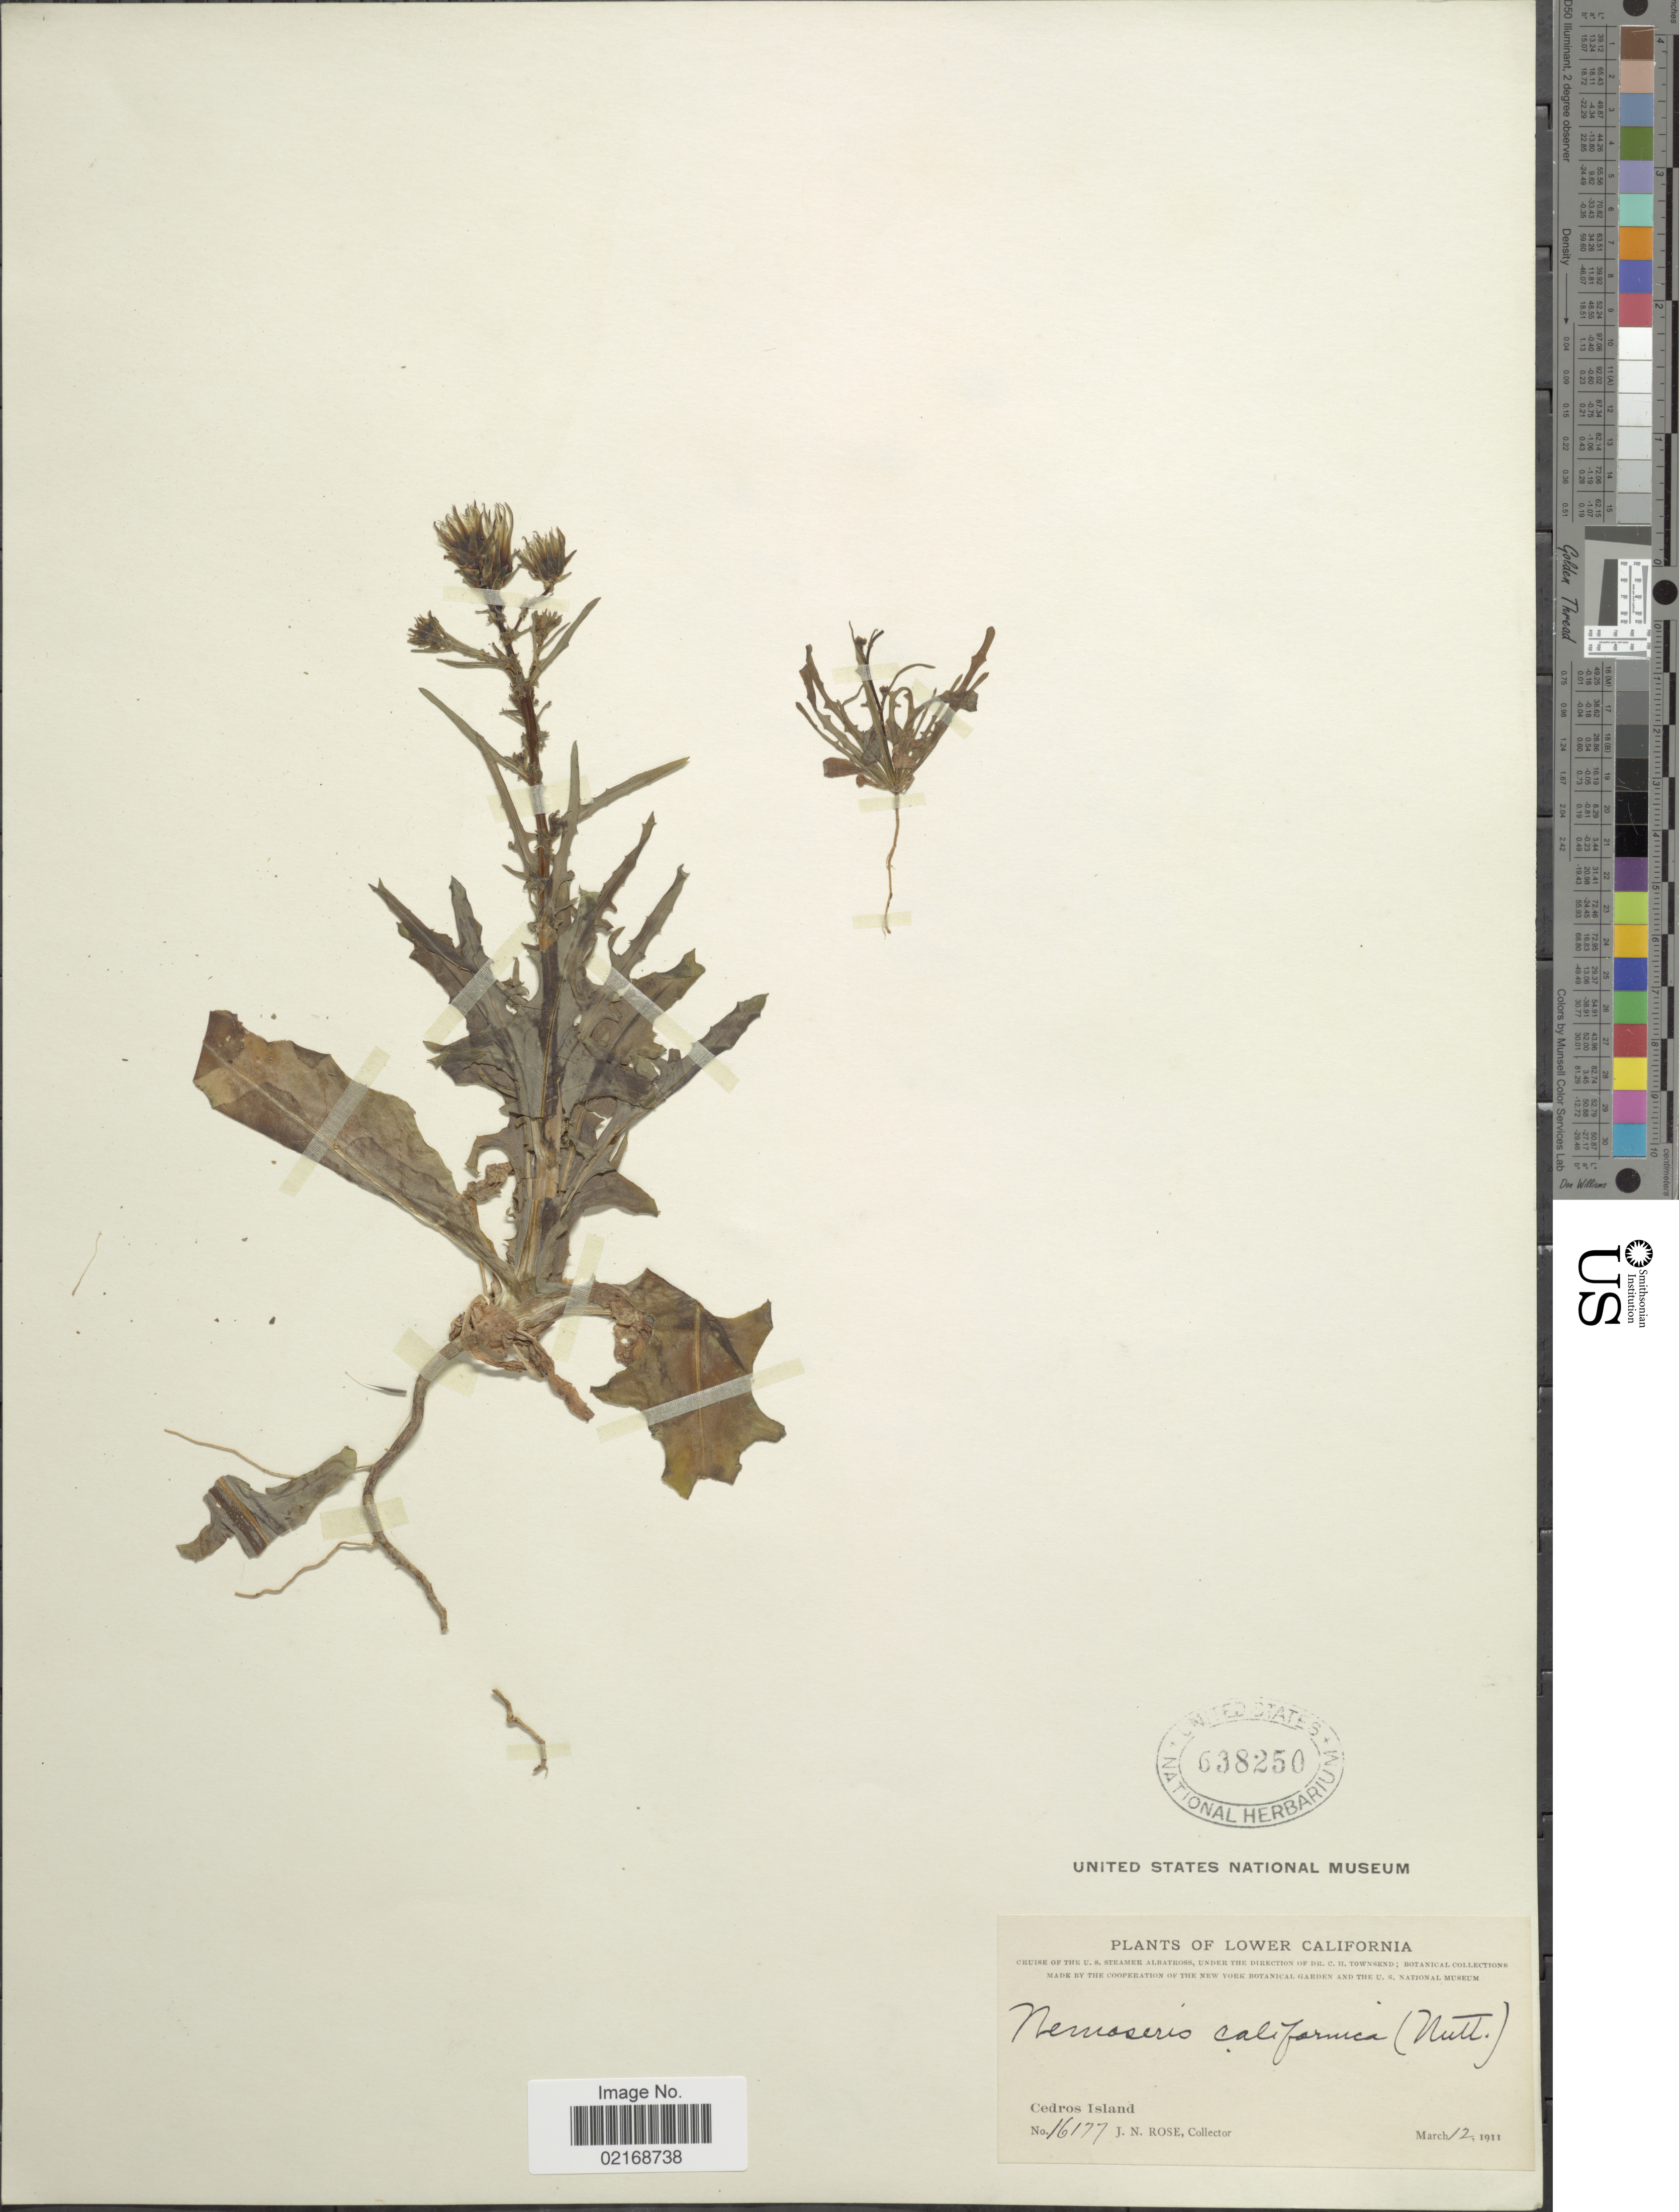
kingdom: Plantae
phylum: Tracheophyta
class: Magnoliopsida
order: Asterales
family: Asteraceae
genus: Rafinesquia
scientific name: Rafinesquia californica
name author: Nutt.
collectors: J. N. Rose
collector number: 16177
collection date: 1911-03-12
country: Mexico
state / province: Baja California Norte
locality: Lower California, Cedros Island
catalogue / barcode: US 638250